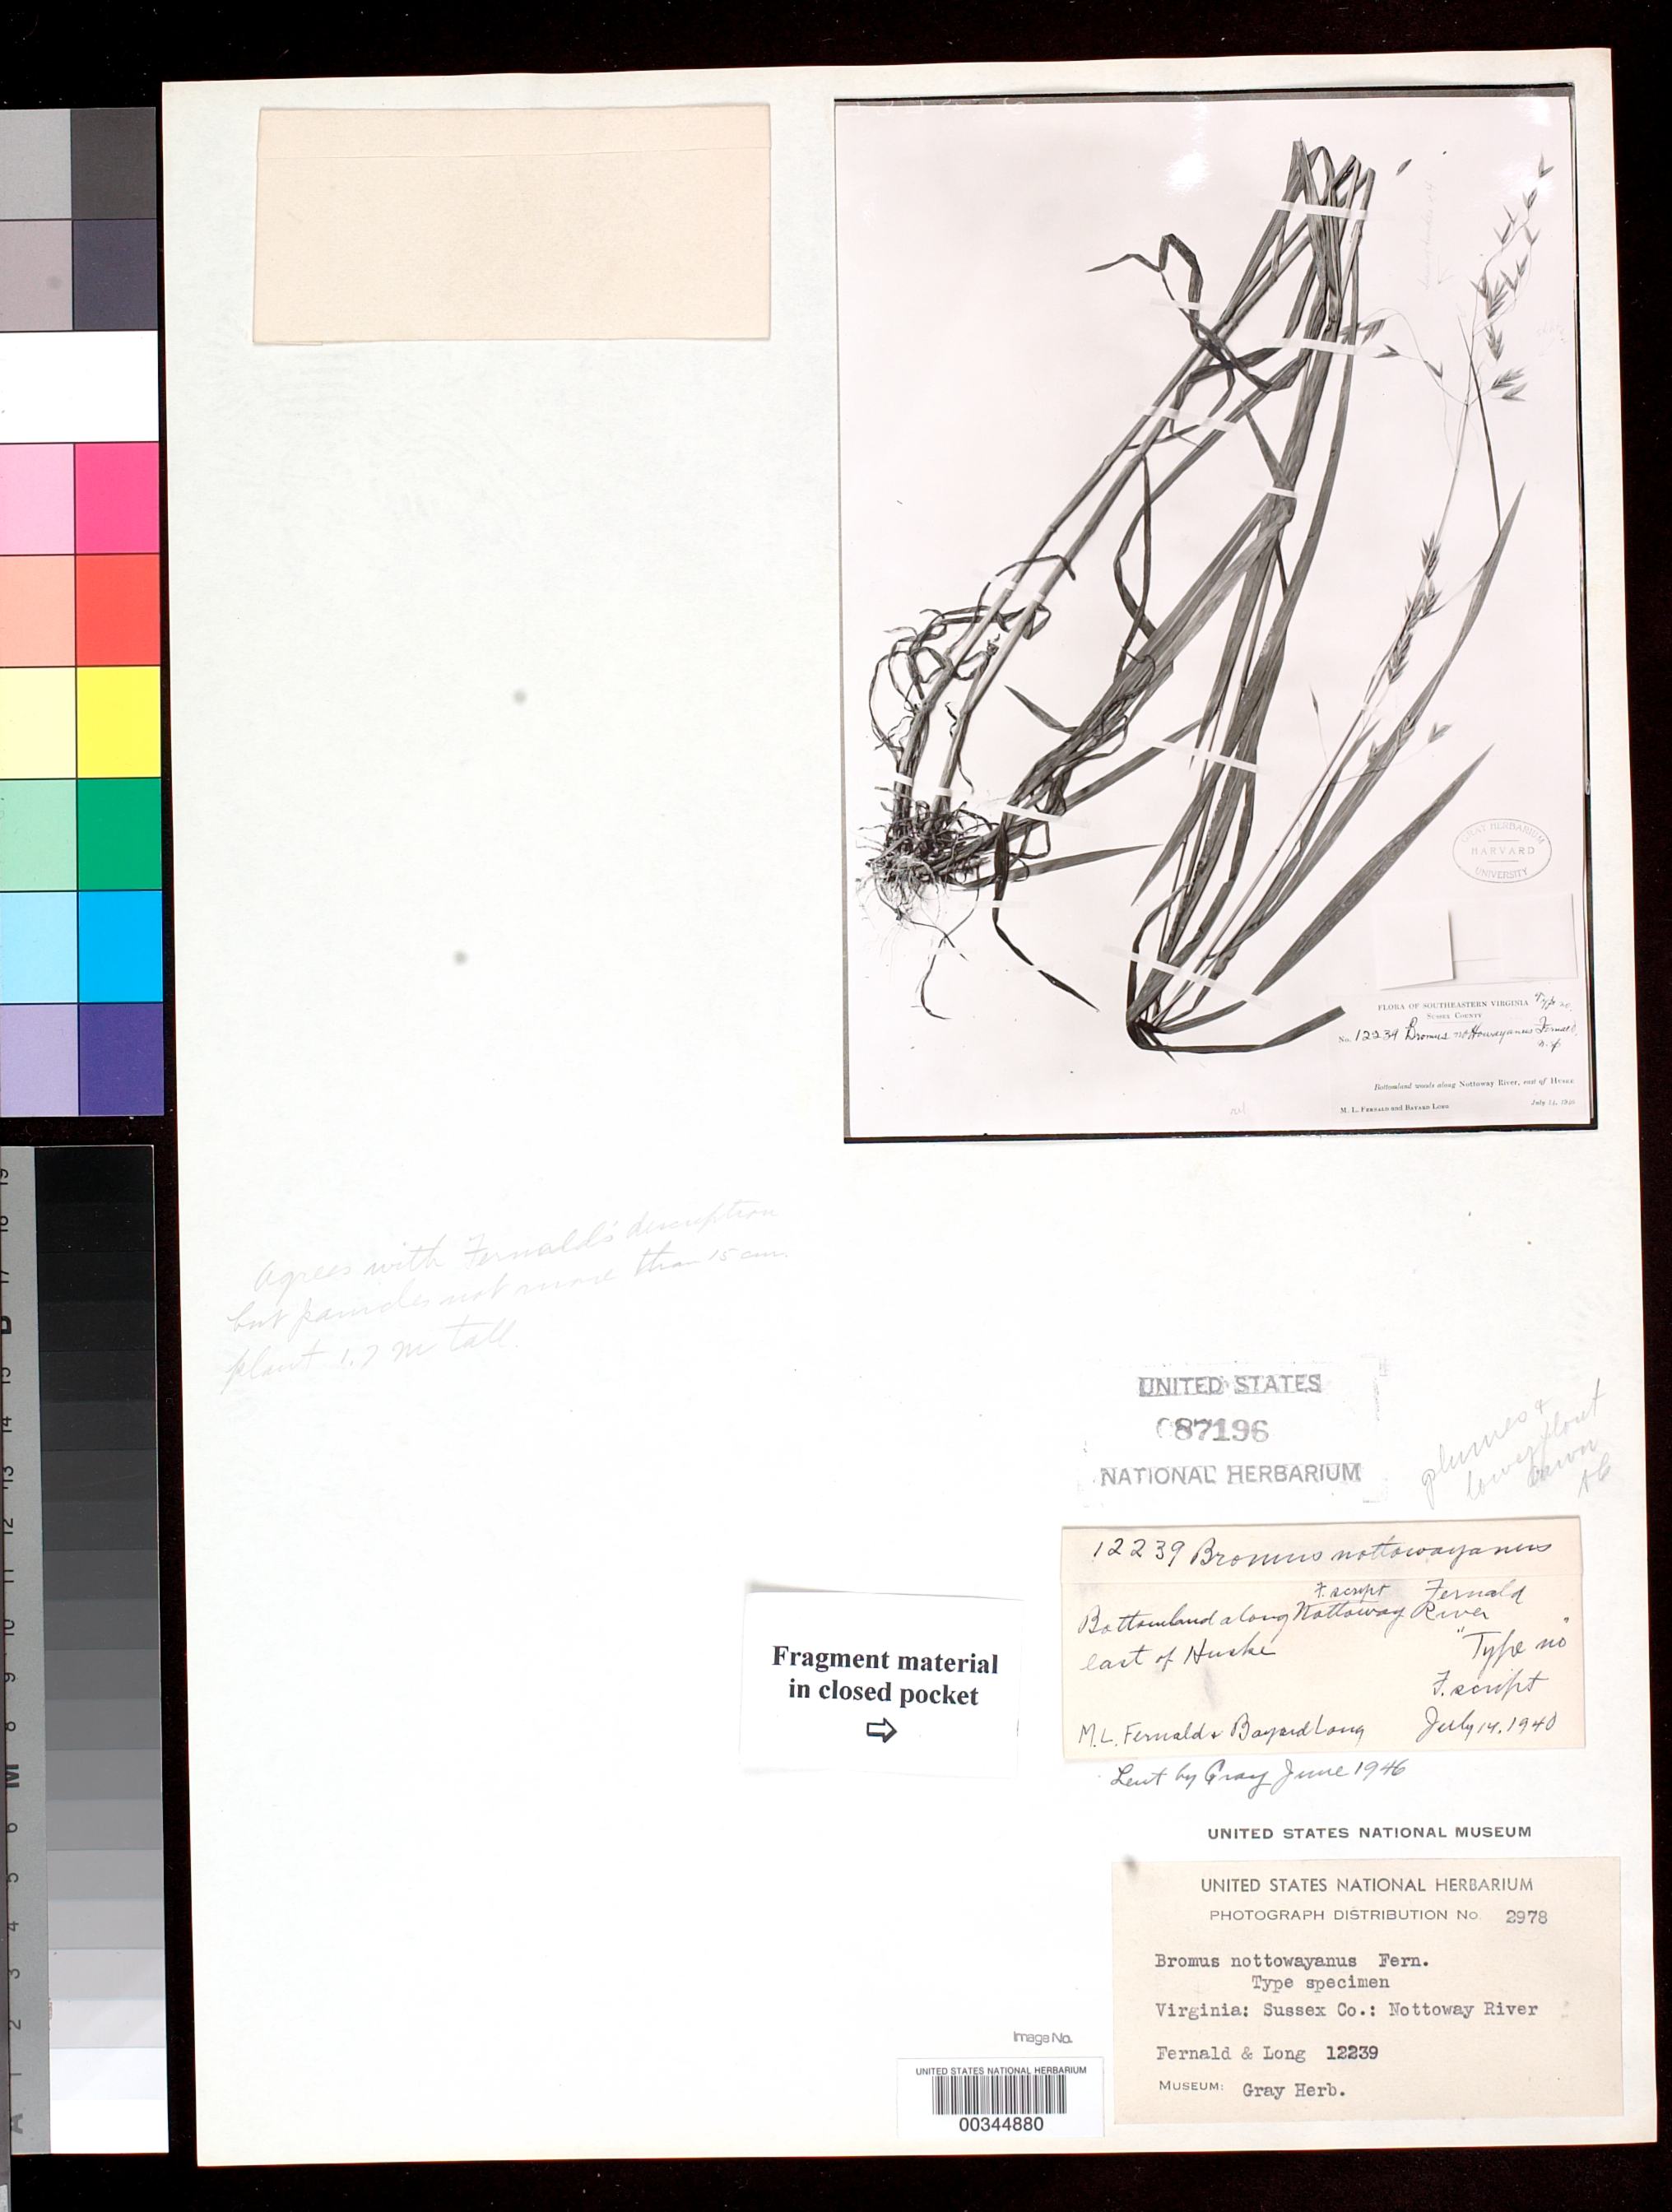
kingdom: Plantae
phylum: Tracheophyta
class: Liliopsida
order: Poales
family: Poaceae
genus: Bromus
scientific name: Bromus nottawayanus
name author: Fernald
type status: Isotype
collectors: M. L. Fernald & B. H. Long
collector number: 12239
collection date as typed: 14 Jul 1940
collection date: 1940-07-14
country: United States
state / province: Virginia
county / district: Sussex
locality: Bottomland along Nottoway River, E of Huske.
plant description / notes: Fragmentary material of type specimen ex Gray Herbarium.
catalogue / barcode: US 87196